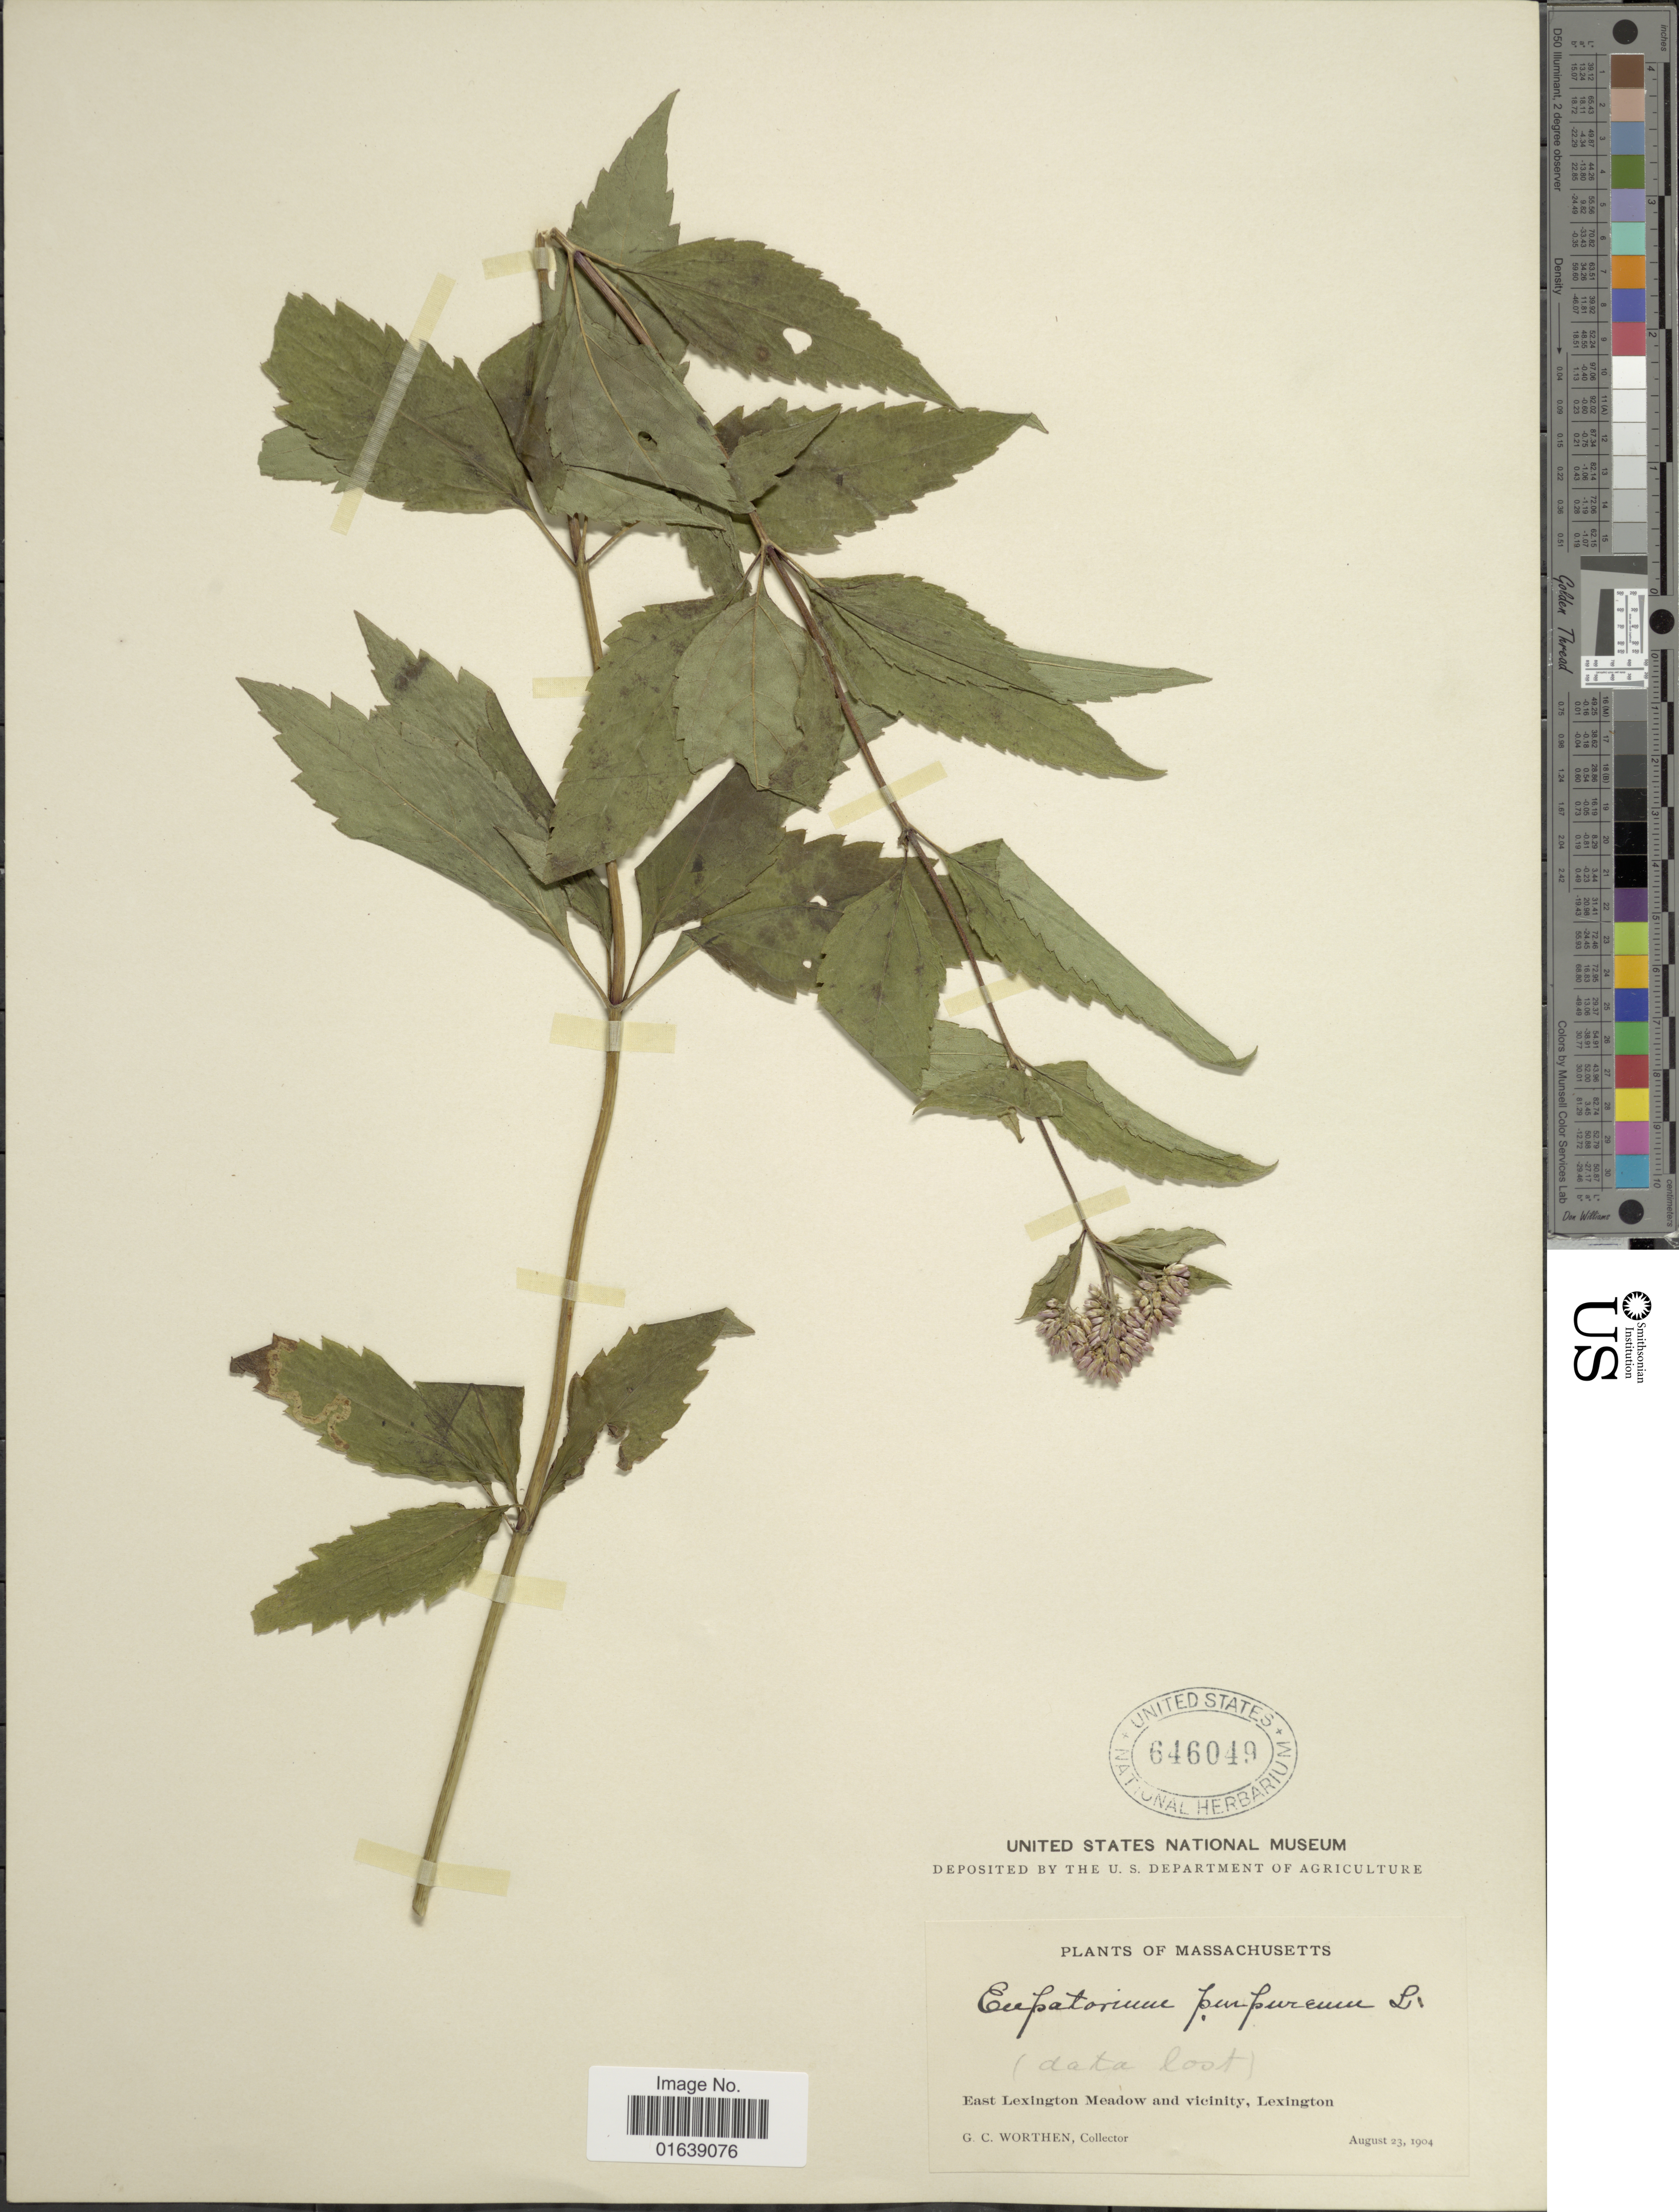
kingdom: Plantae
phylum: Tracheophyta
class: Magnoliopsida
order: Asterales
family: Asteraceae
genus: Eupatorium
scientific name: Eupatorium dubium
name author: Willd. ex Poir.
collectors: G. Worthen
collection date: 1904-08-23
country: United States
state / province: Massachusetts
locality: Massachusetts. East Lexington Meadow and vicinity, Lexinton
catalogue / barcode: US 646049